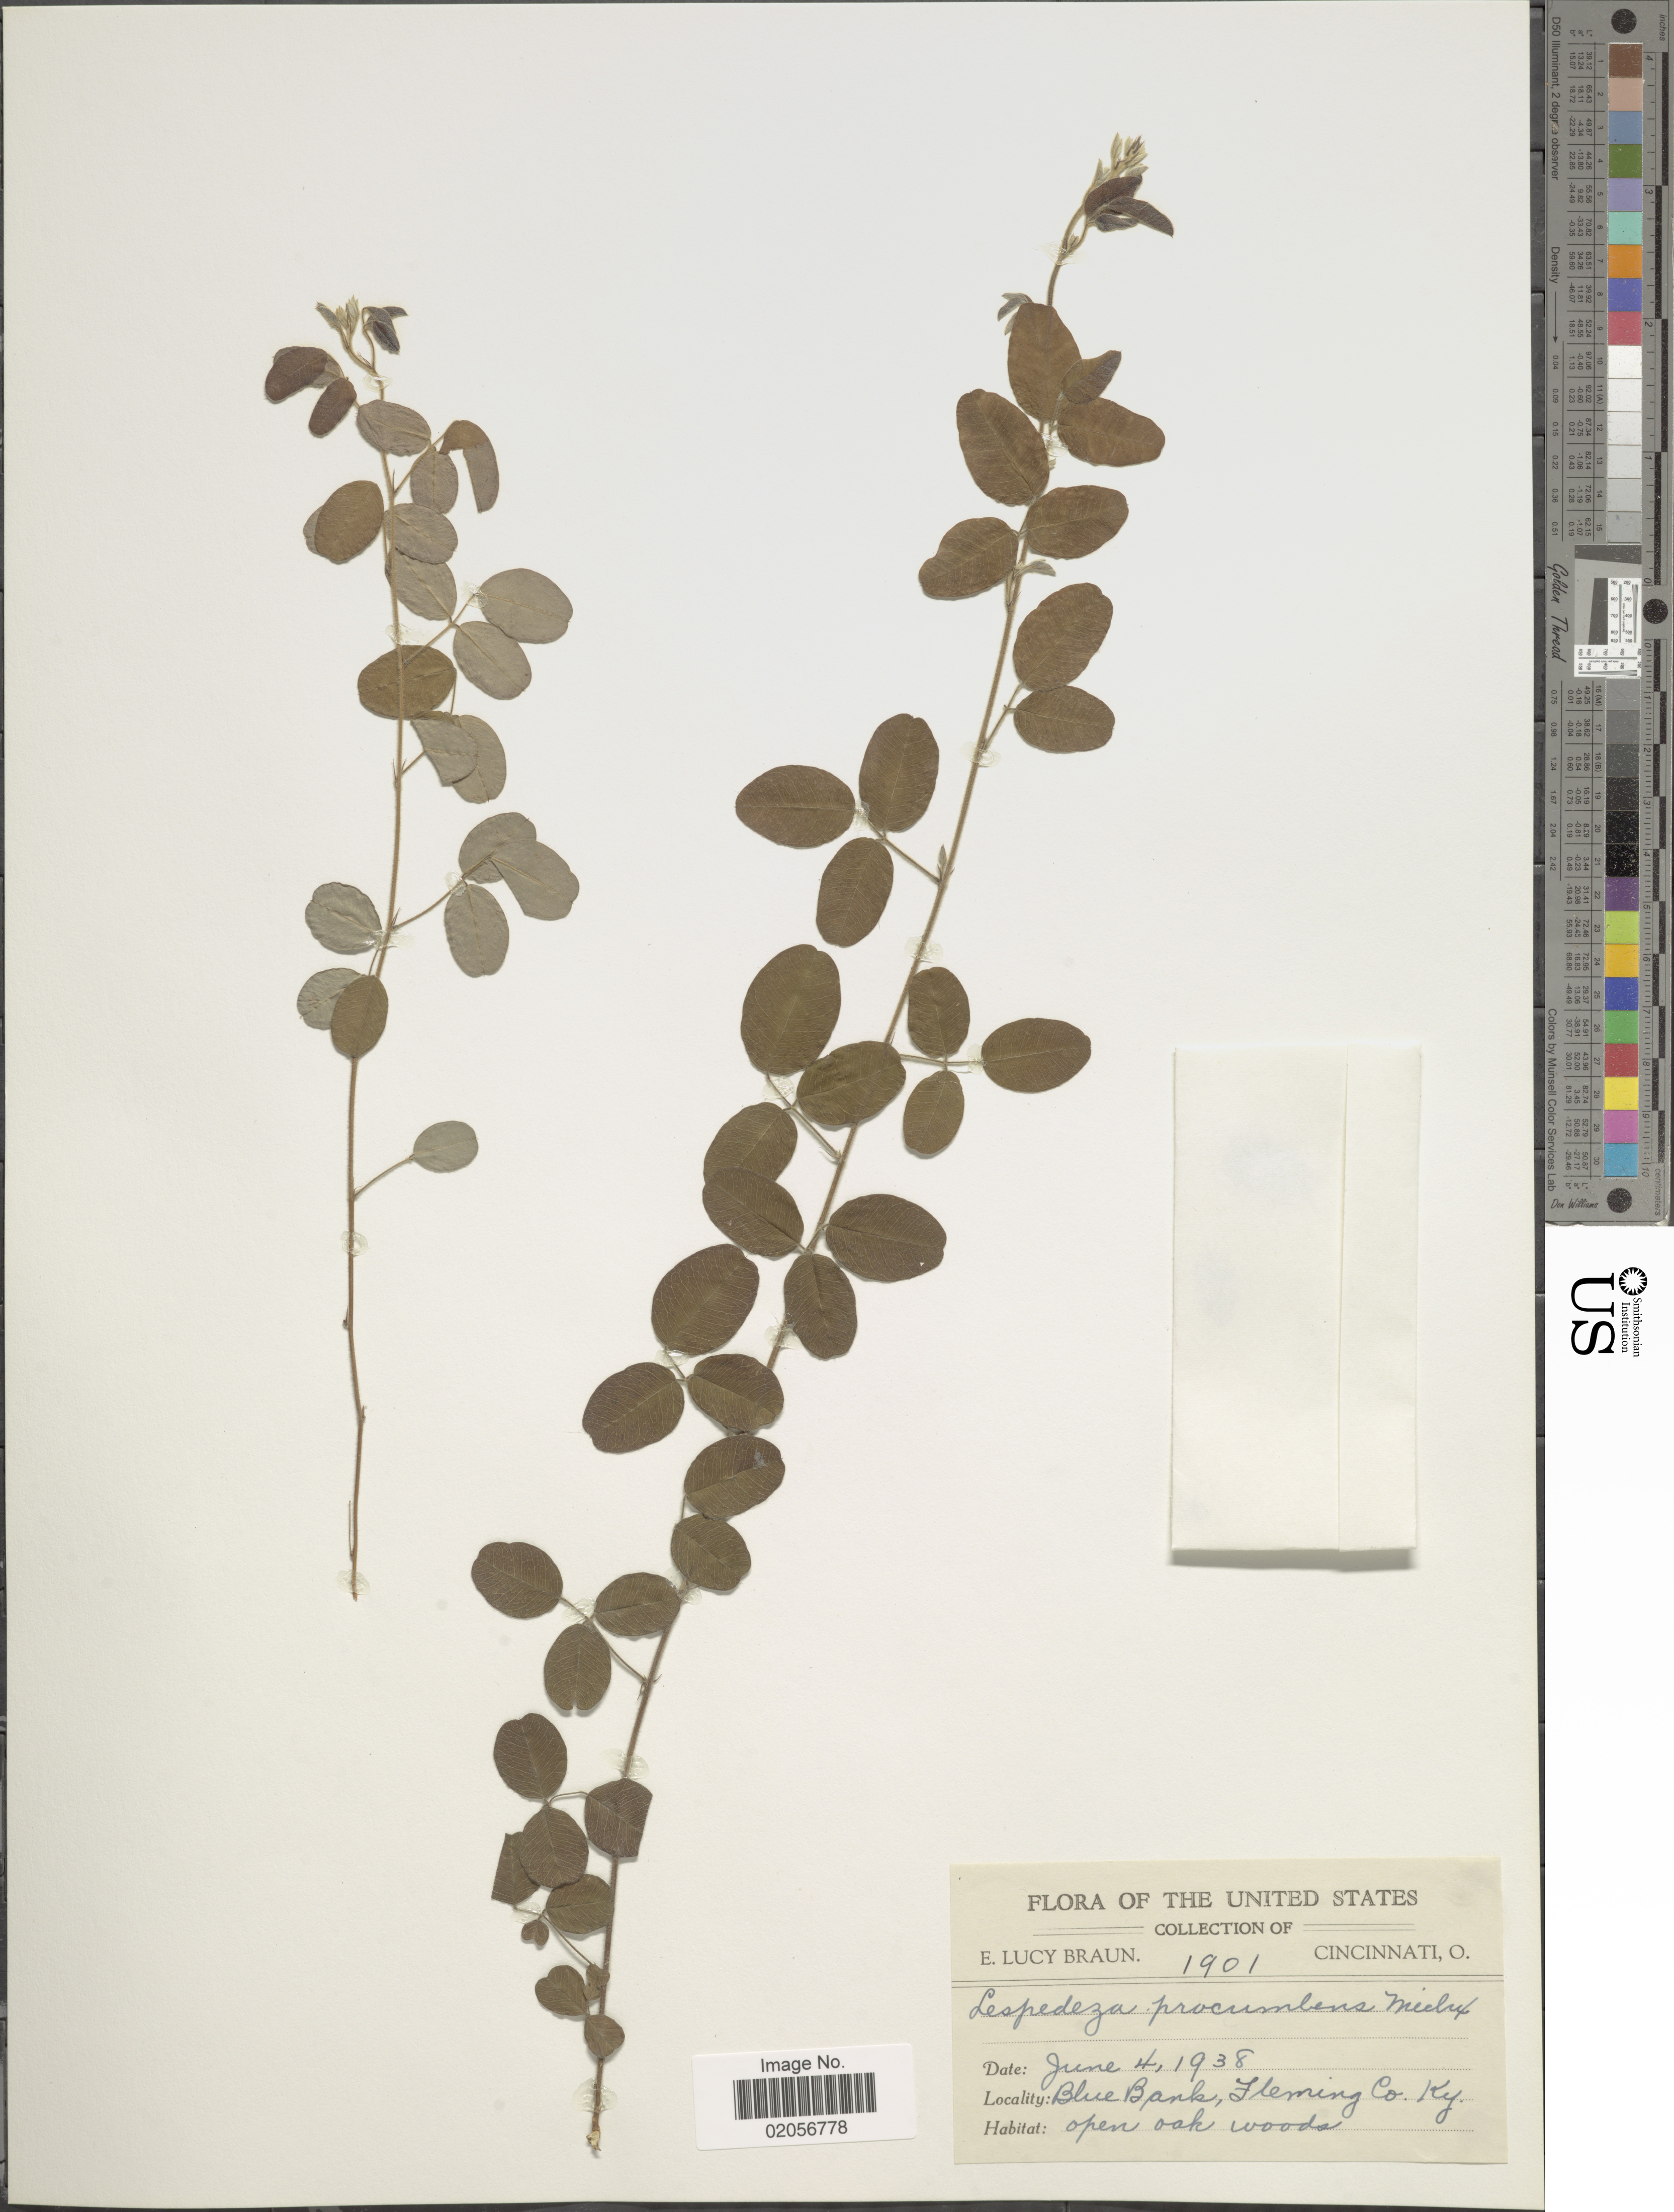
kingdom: Plantae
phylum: Tracheophyta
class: Magnoliopsida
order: Fabales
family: Fabaceae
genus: Lespedeza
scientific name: Lespedeza procumbens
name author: Michx.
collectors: E. L. Braun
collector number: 1901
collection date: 1938-06-04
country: United States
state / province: Kentucky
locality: Blue Bank, Fleming Co., open oak woods